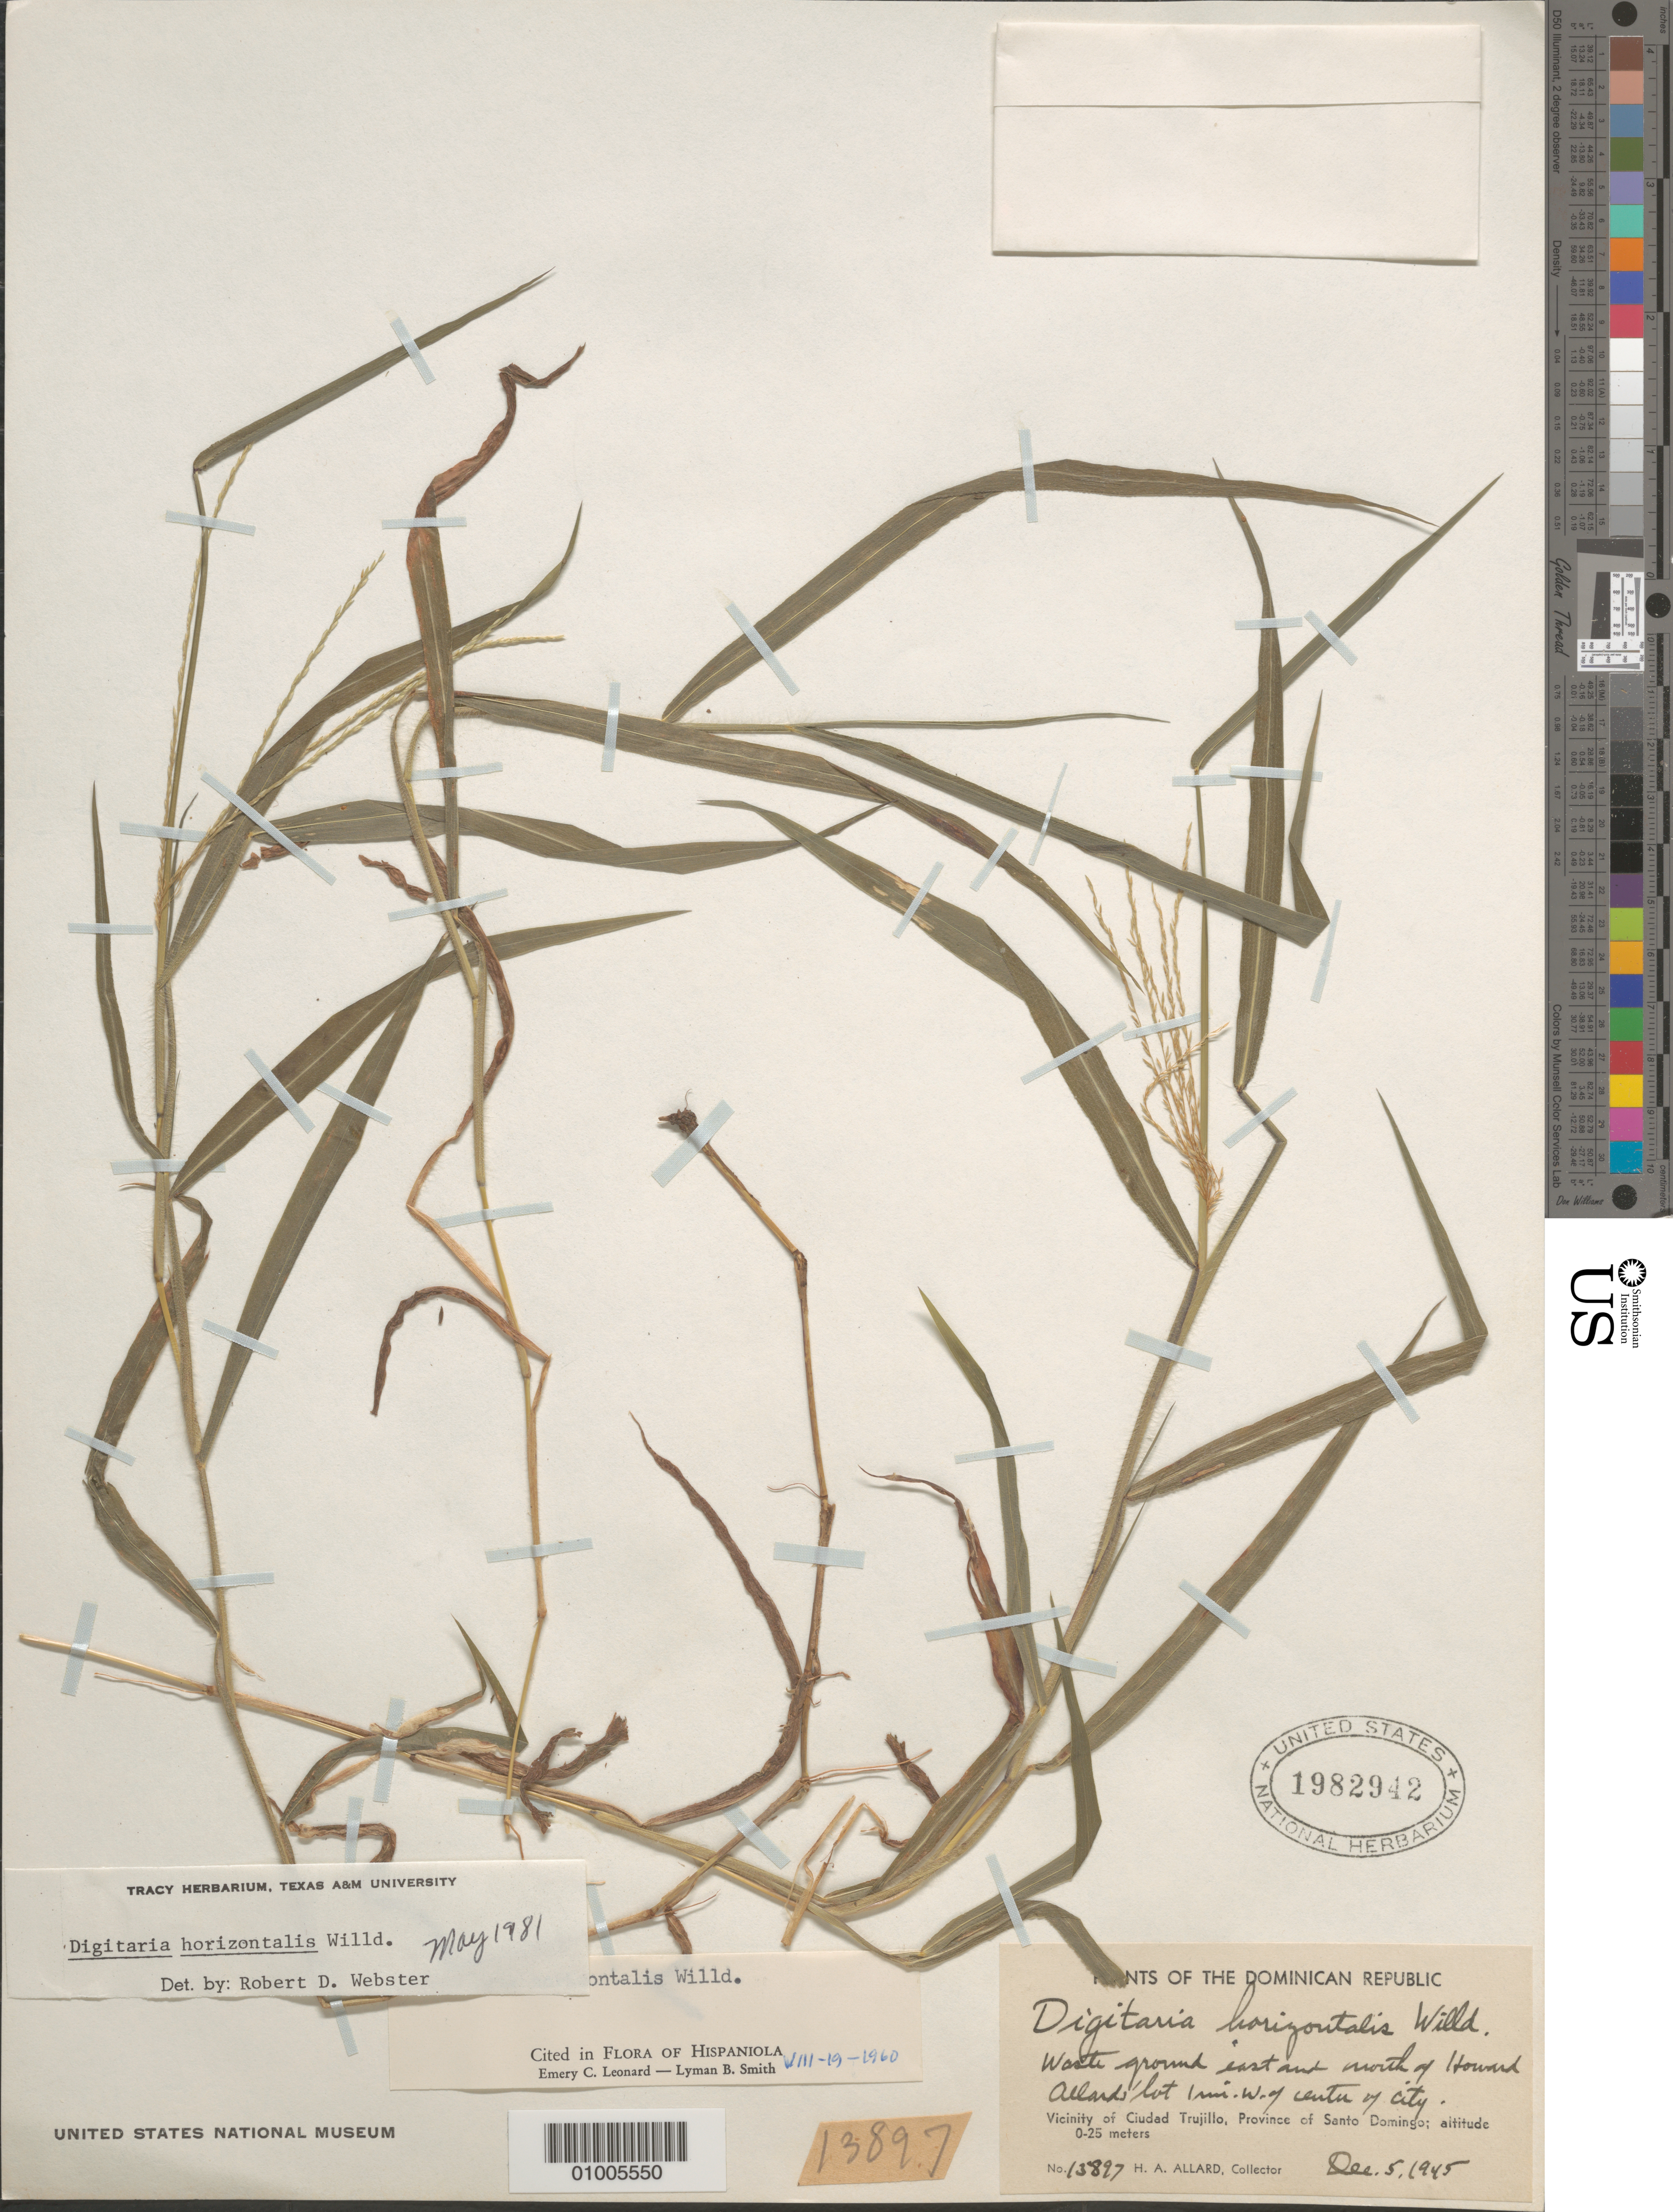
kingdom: Plantae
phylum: Tracheophyta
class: Liliopsida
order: Poales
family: Poaceae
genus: Digitaria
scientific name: Digitaria horizontalis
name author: Willd.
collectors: H. A. Allard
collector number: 13897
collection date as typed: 05 Dec 1945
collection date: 1945-12-05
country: Dominican Republic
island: Hispaniola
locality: Waste ground NE of Howard Allard's lot, 1 mile W of center of city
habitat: waste ground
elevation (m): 0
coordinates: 0 N, 0 E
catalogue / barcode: US 1892942